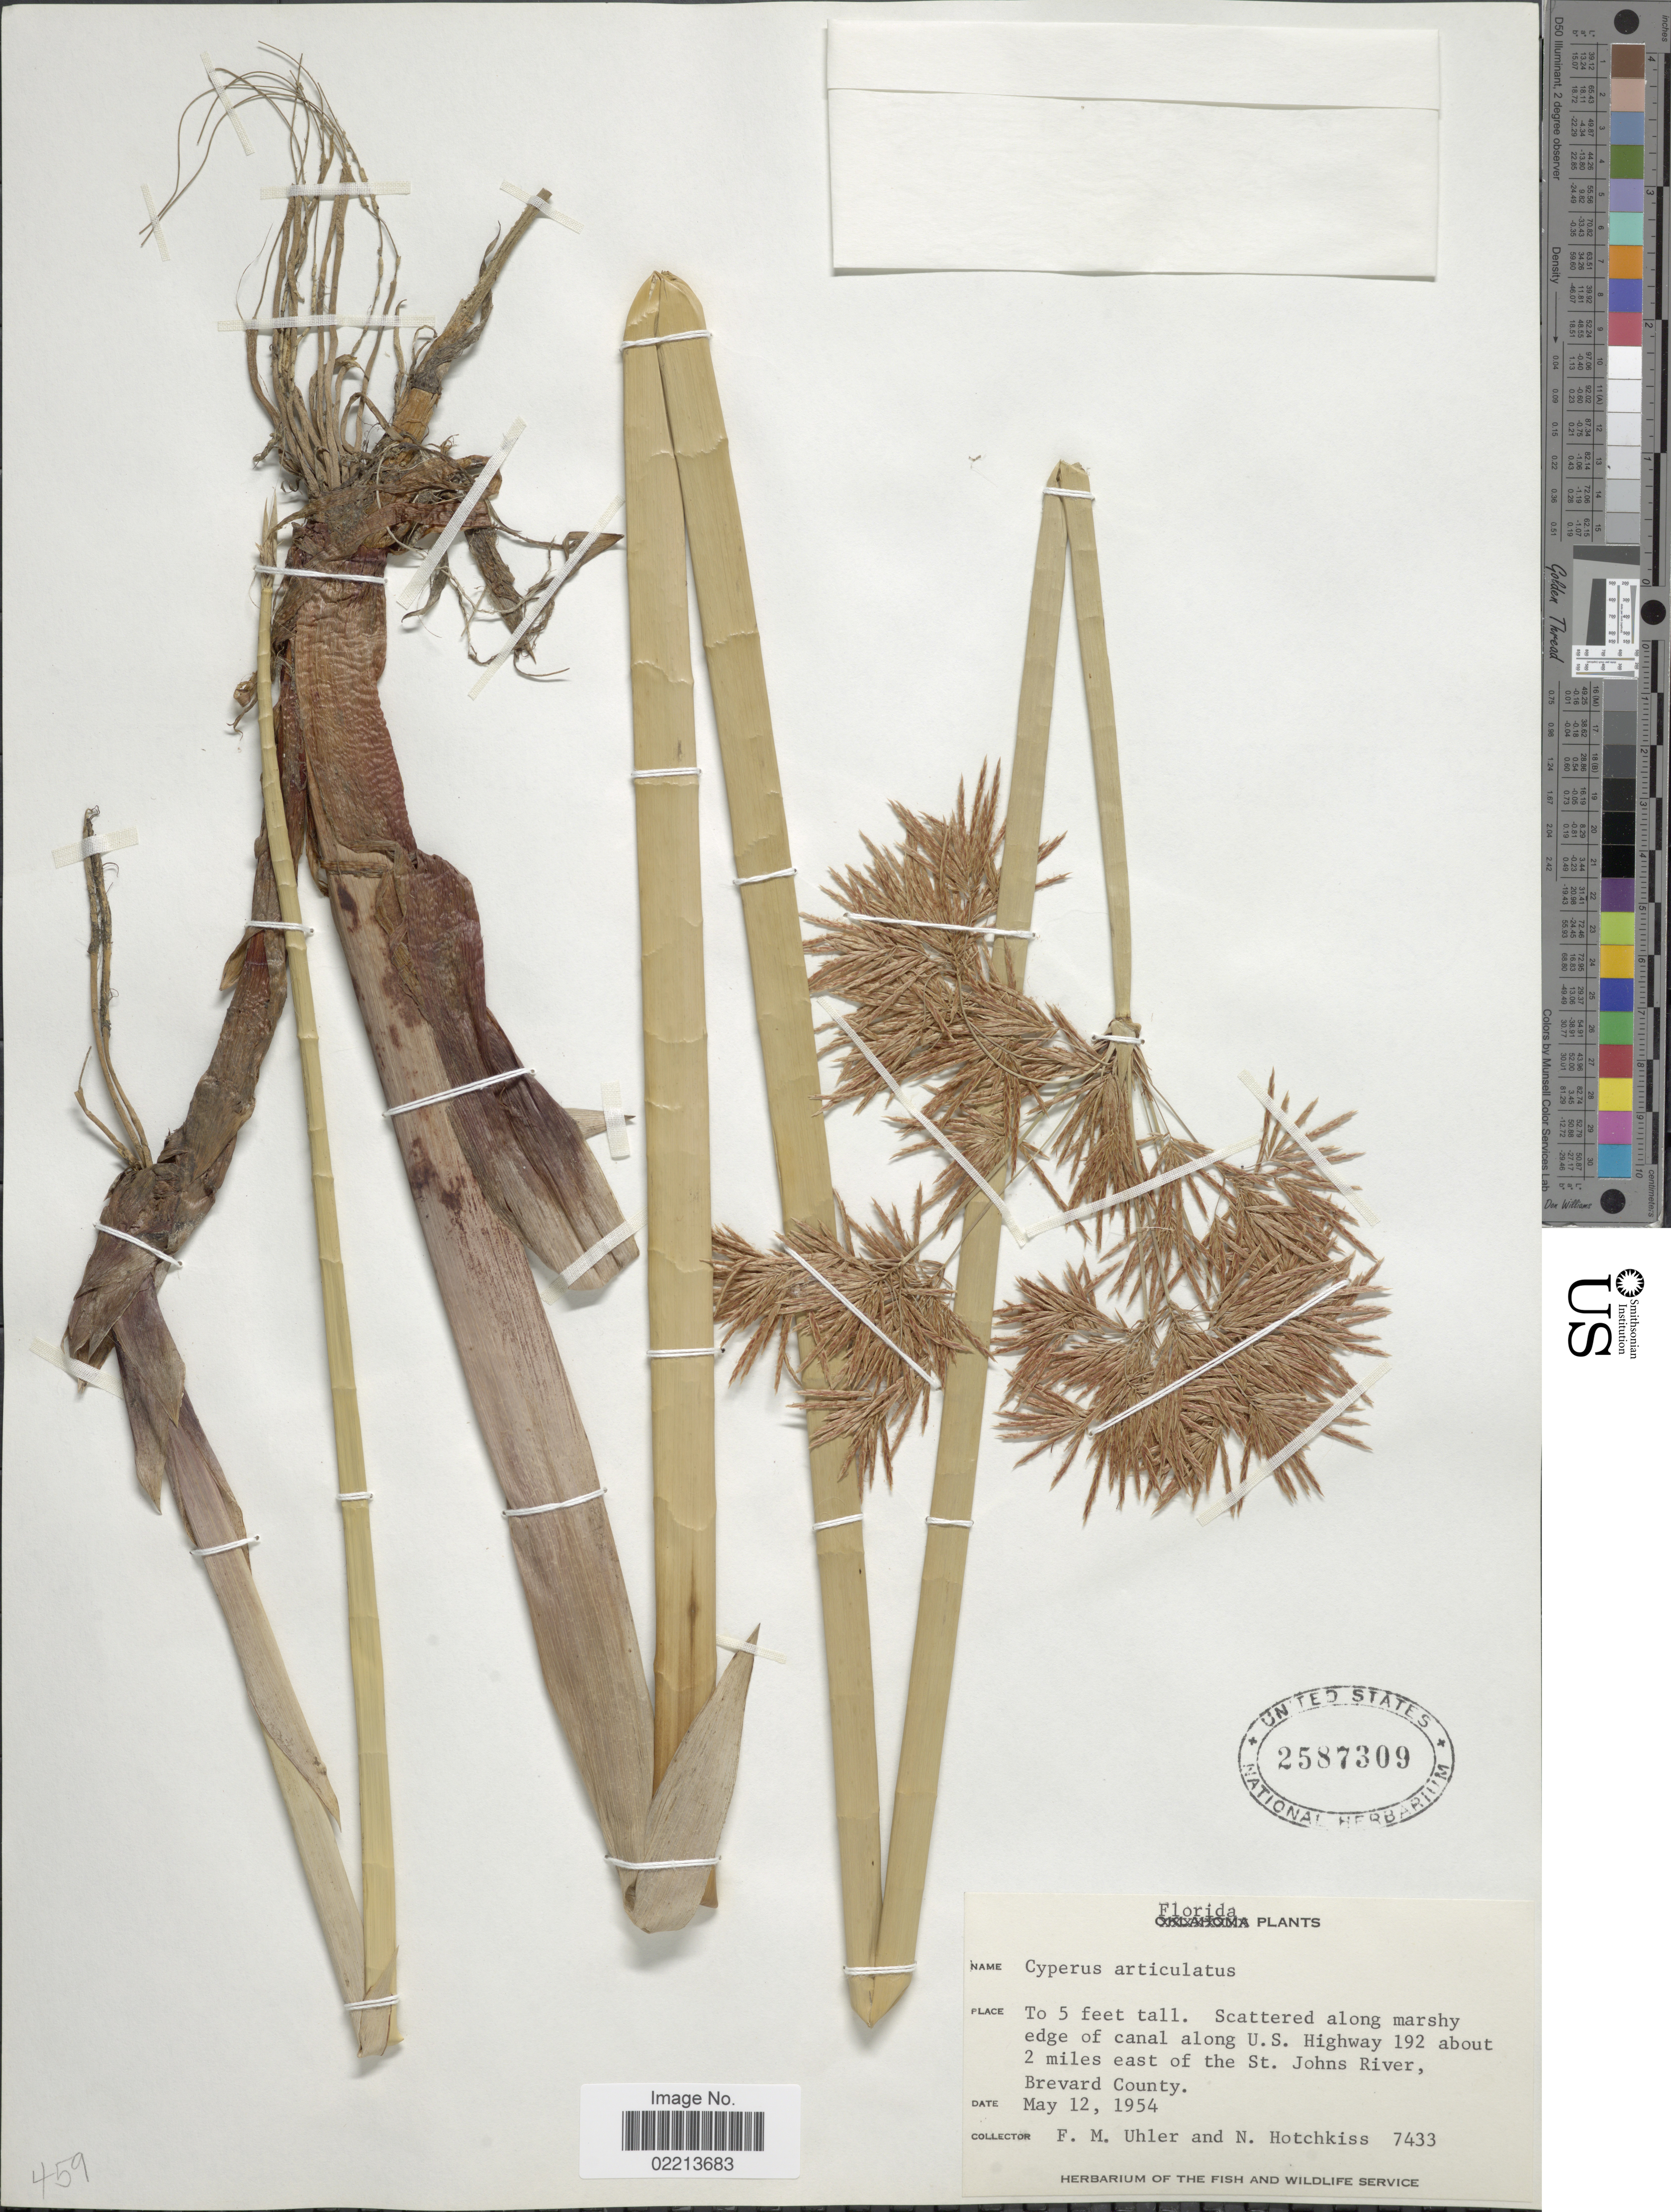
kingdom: Plantae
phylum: Tracheophyta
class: Liliopsida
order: Poales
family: Cyperaceae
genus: Cyperus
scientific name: Cyperus articulatus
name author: L.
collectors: F. M. Uhler & N. Hotchkiss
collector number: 7433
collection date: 1954-05-12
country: United States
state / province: Florida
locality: Scattered along marshy edge of canal along U.S. Highway 192, about 2 miles east of the St. Johns River, Brevard County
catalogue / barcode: US 2587309